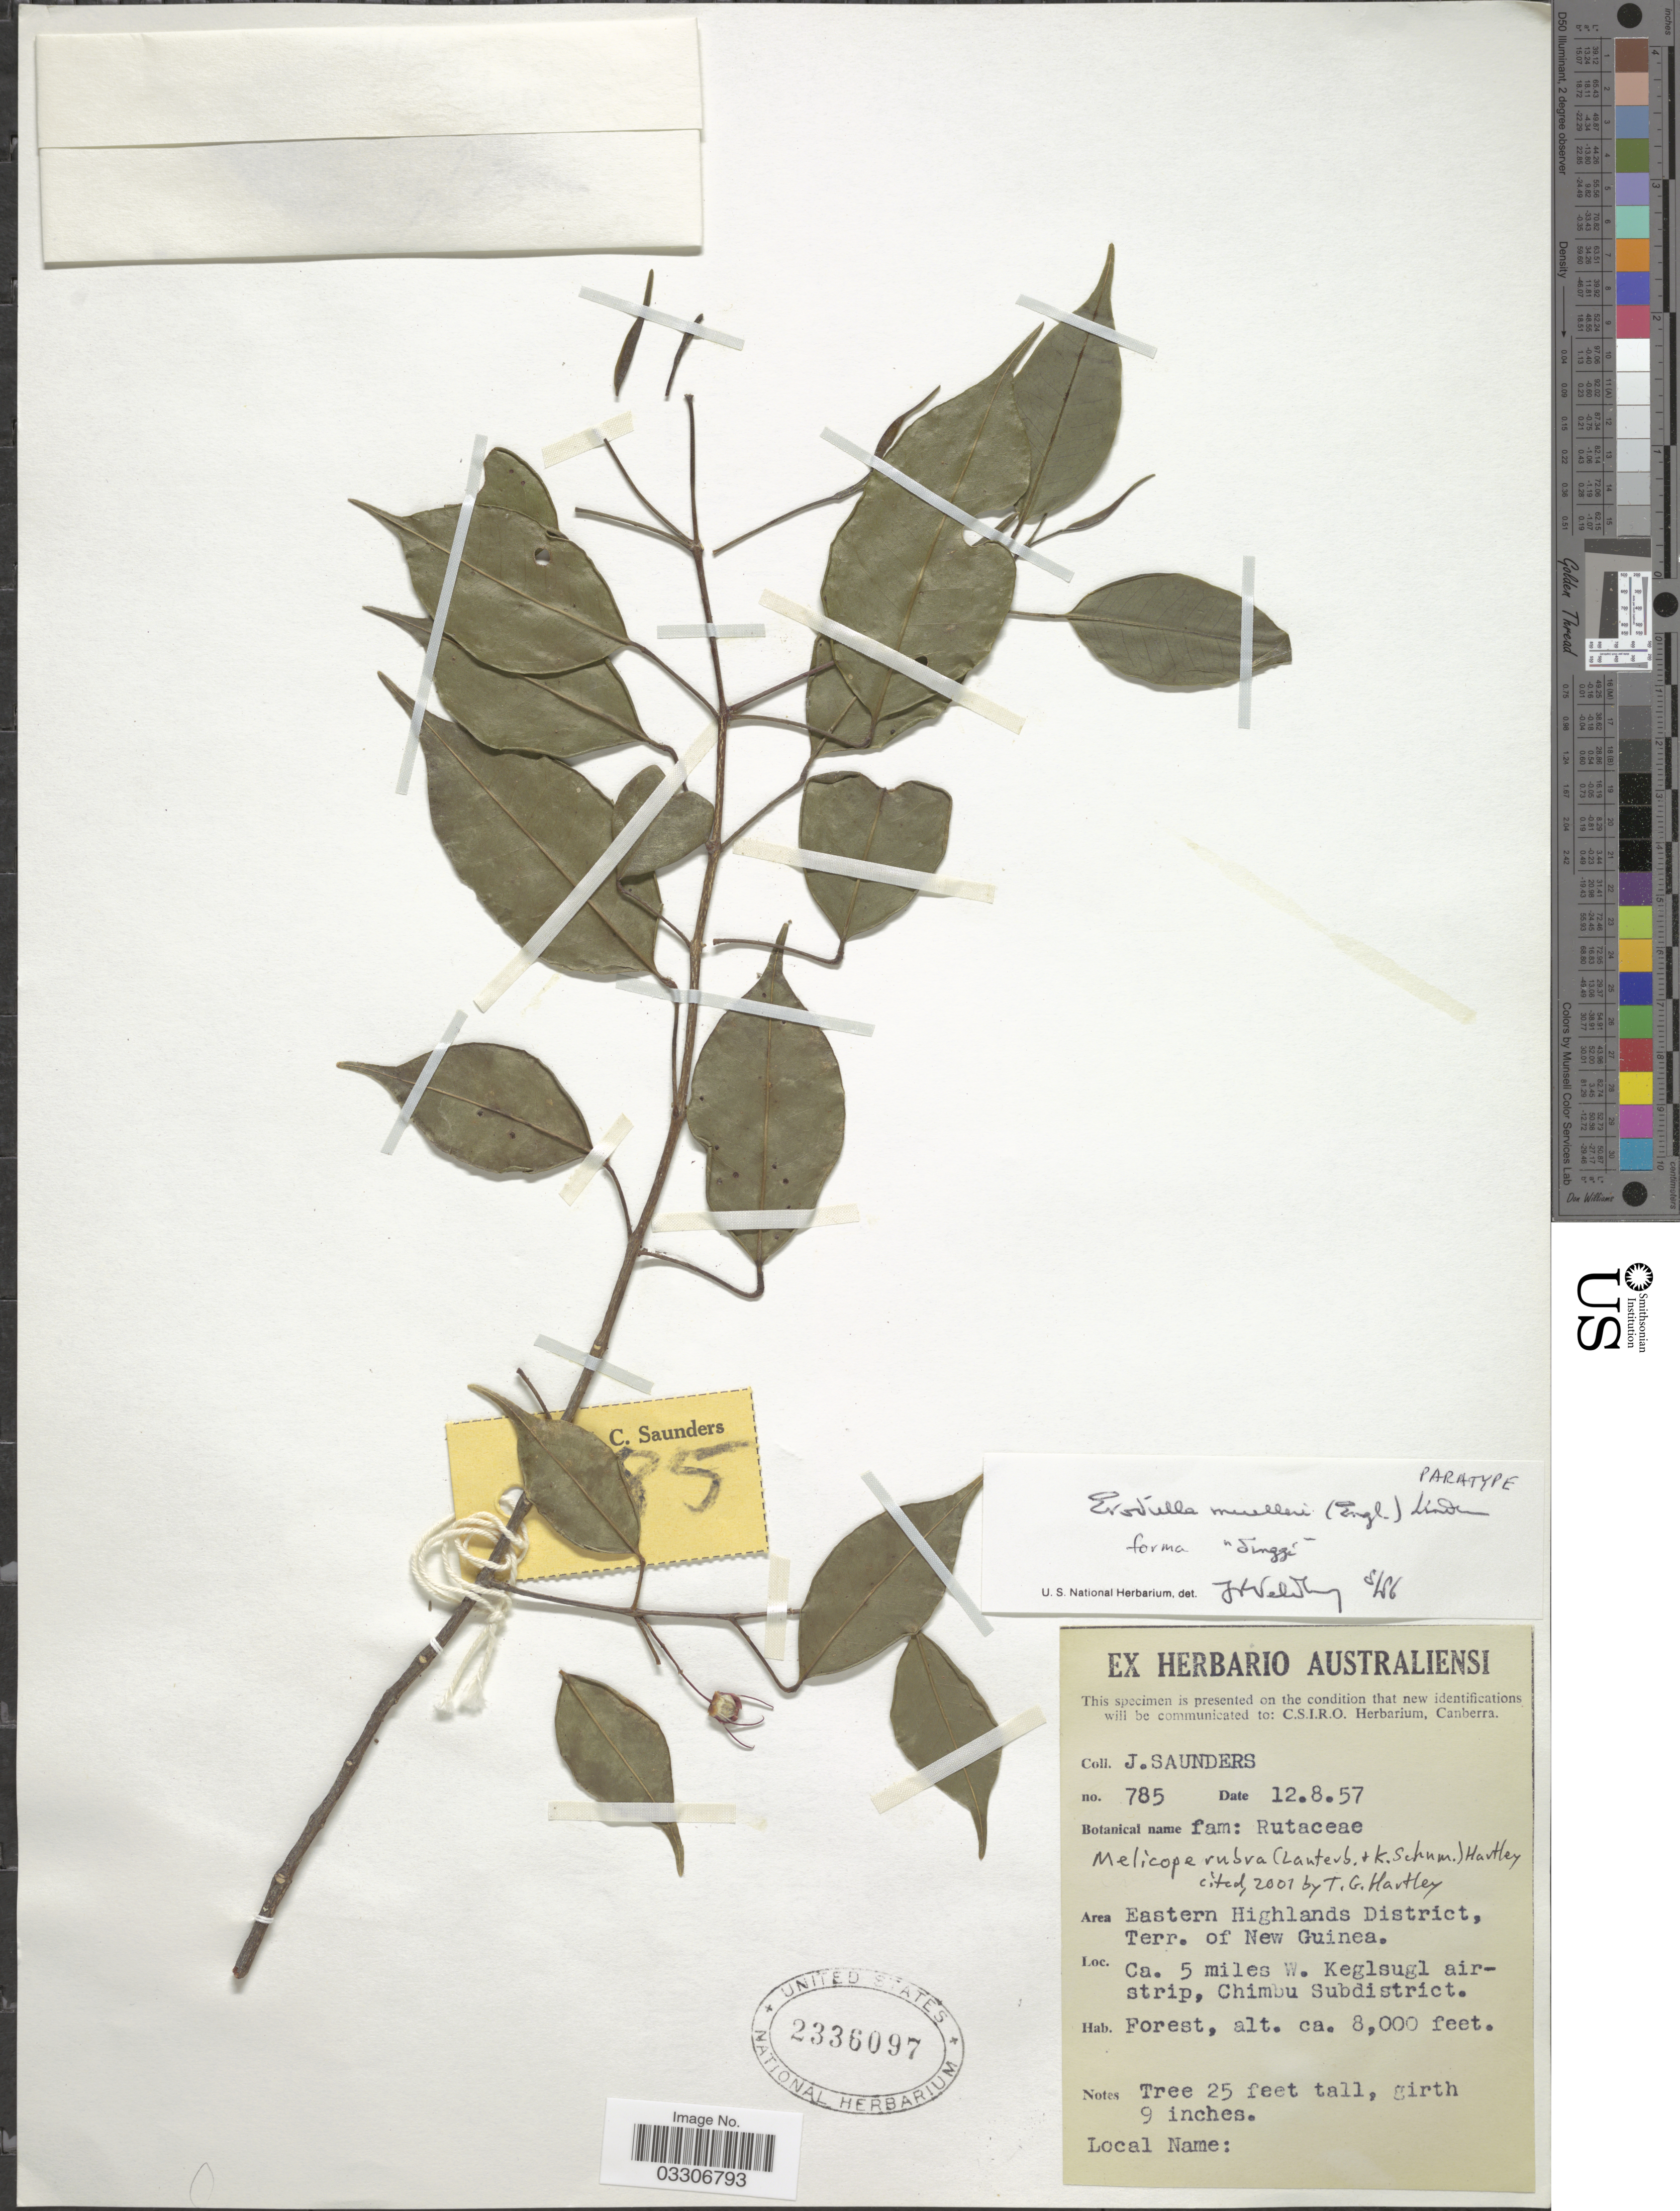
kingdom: Plantae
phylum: Tracheophyta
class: Magnoliopsida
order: Sapindales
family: Rutaceae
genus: Melicope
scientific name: Melicope rubra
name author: (Lauterb. & K. Schum.) T.G. Hartley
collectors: J. Saunders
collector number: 785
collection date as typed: Transcribed d/m/y: 12/8/57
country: Papua New Guinea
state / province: Chimbu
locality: Area Eastern Highlands District, Terr. of New Guinea. Ca. 5 miles W. Keglsugl airstrip, Chimbu Subdistrict.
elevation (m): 2438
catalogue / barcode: US 2336097